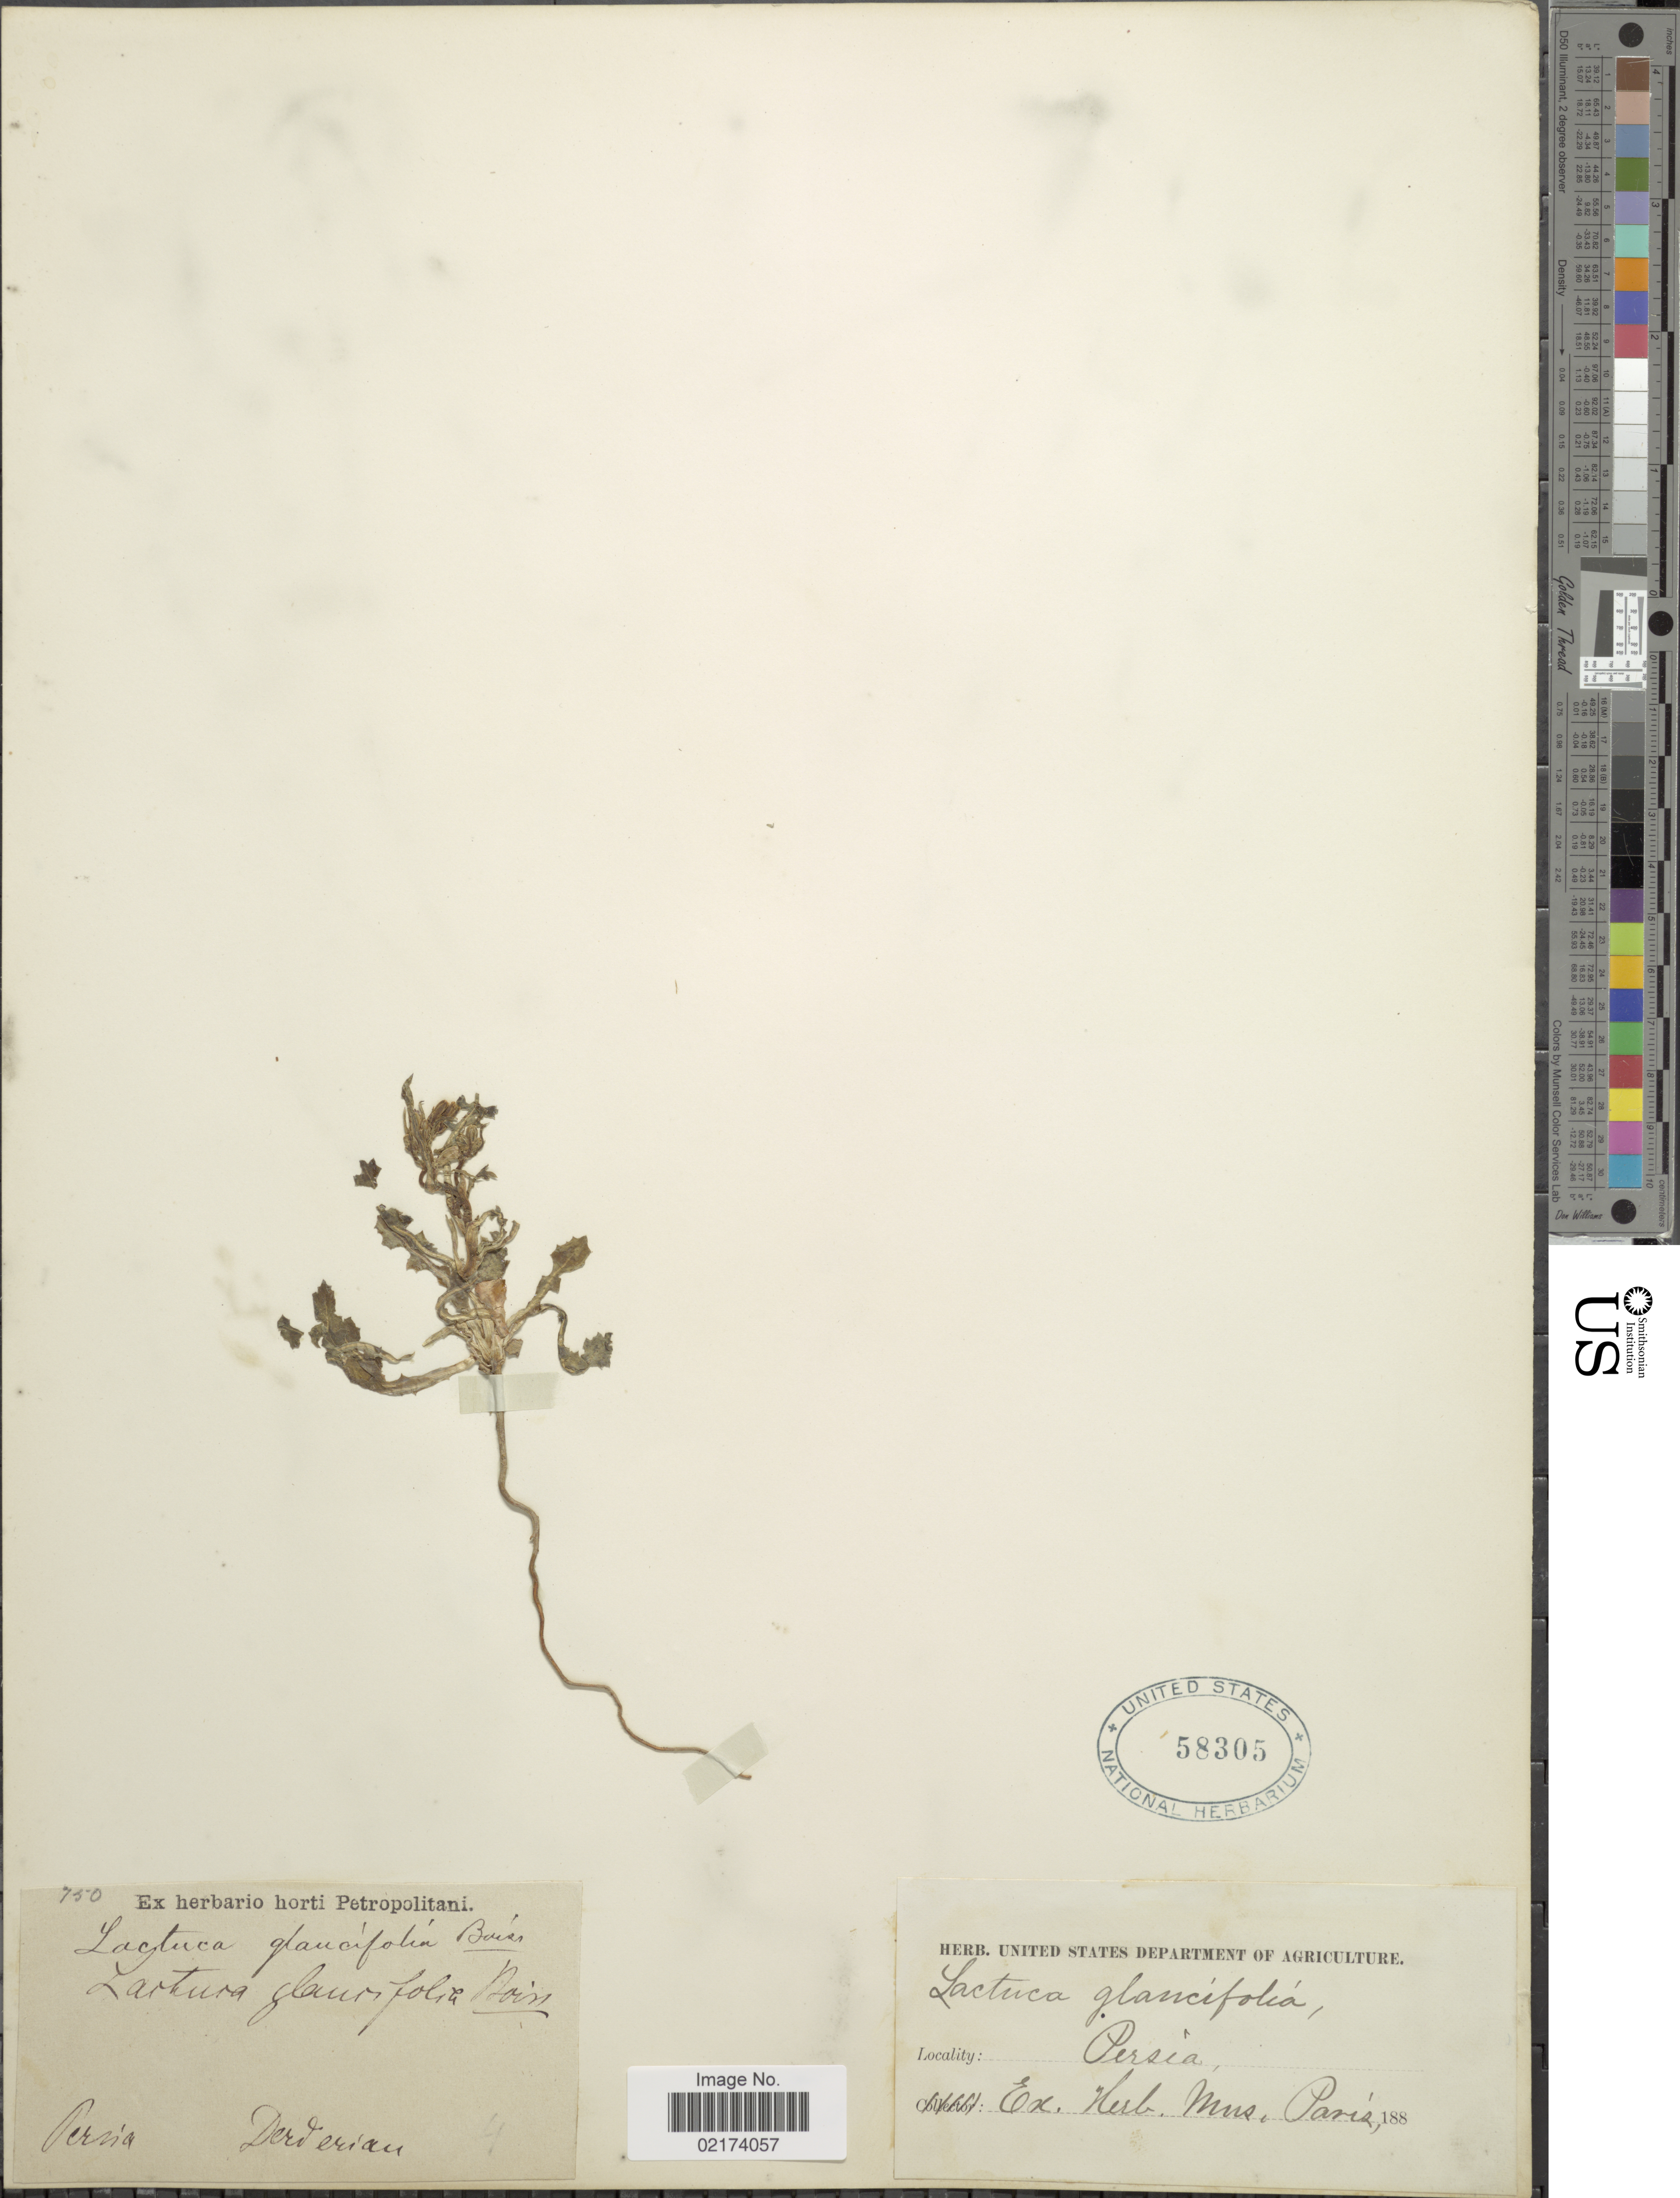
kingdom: Plantae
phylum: Tracheophyta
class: Magnoliopsida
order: Asterales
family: Asteraceae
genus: Lactuca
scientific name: Lactuca glauciifolia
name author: Boiss.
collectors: -. Derderian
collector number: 750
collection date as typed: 188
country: Iran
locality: Persia,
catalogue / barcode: US 58305